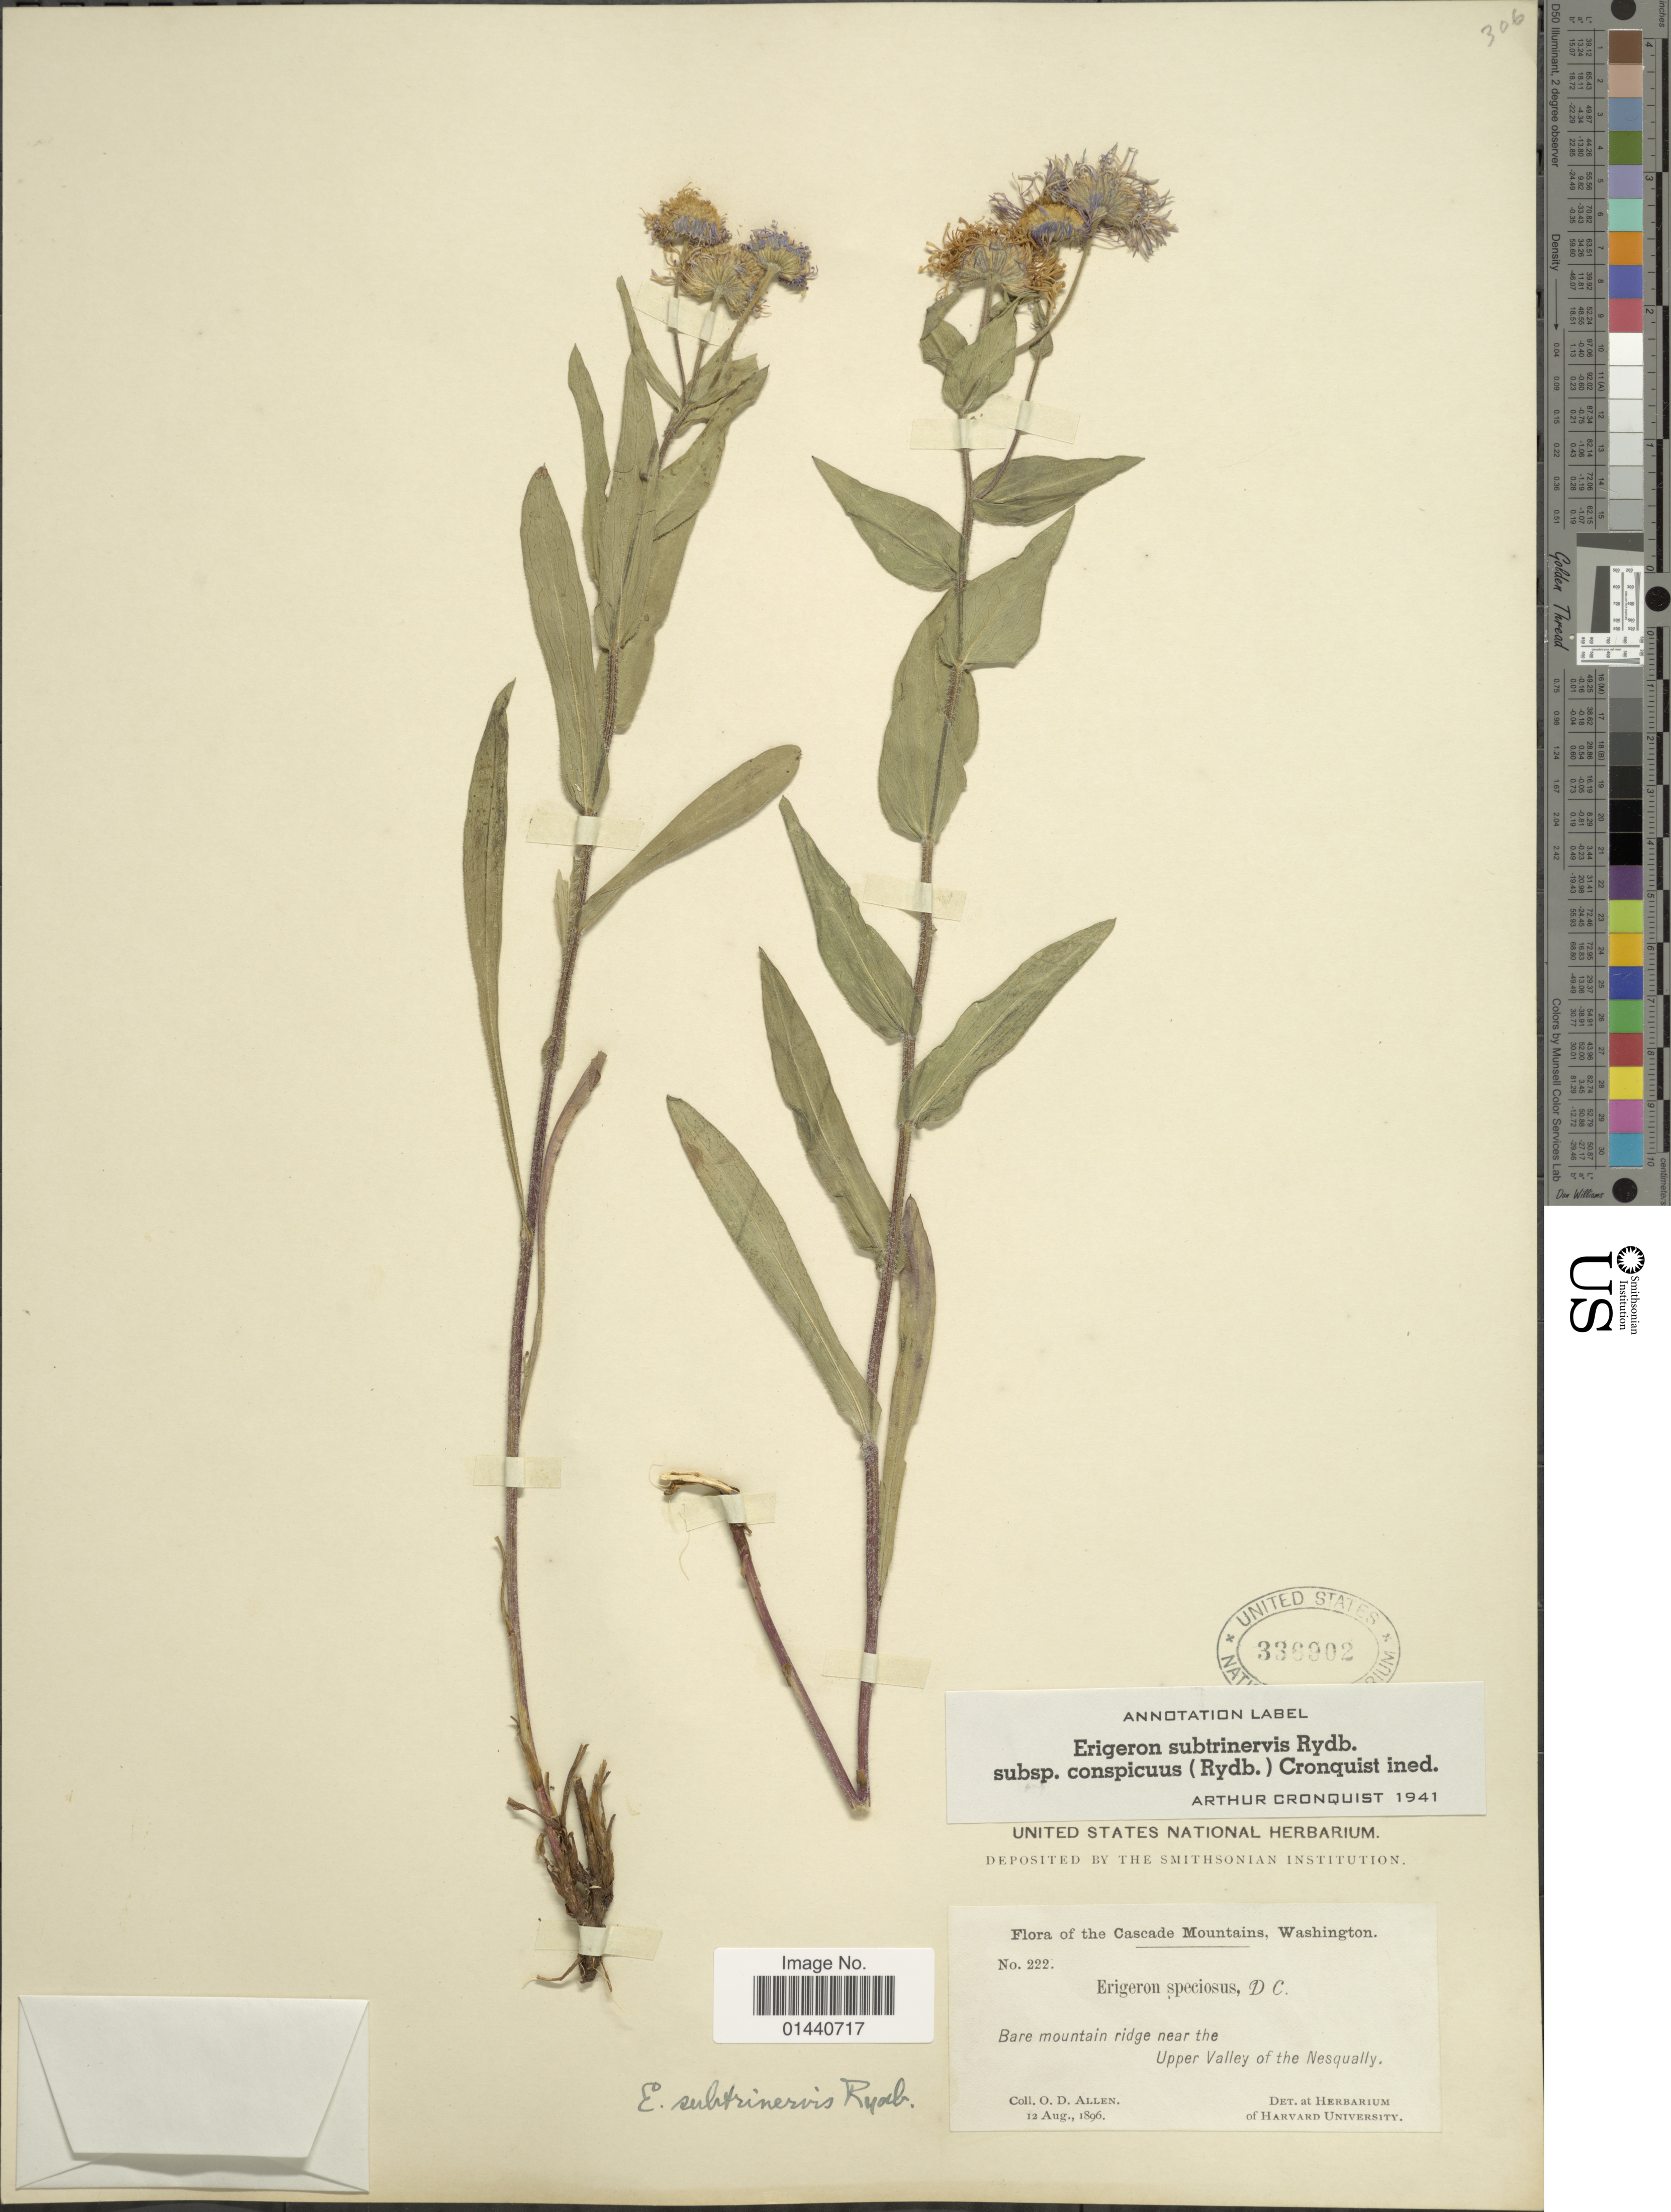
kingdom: Plantae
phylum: Tracheophyta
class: Magnoliopsida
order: Asterales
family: Asteraceae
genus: Erigeron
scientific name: Erigeron subtrinervis var. conspicuus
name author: (Rydb.) Cronq.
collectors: O. D. Allen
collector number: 222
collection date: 1896-08-12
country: United States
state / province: Washington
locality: The Cascade Mountains. Bare mountain ridge near the Upper Valley of the Nesqually.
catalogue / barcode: US 336902